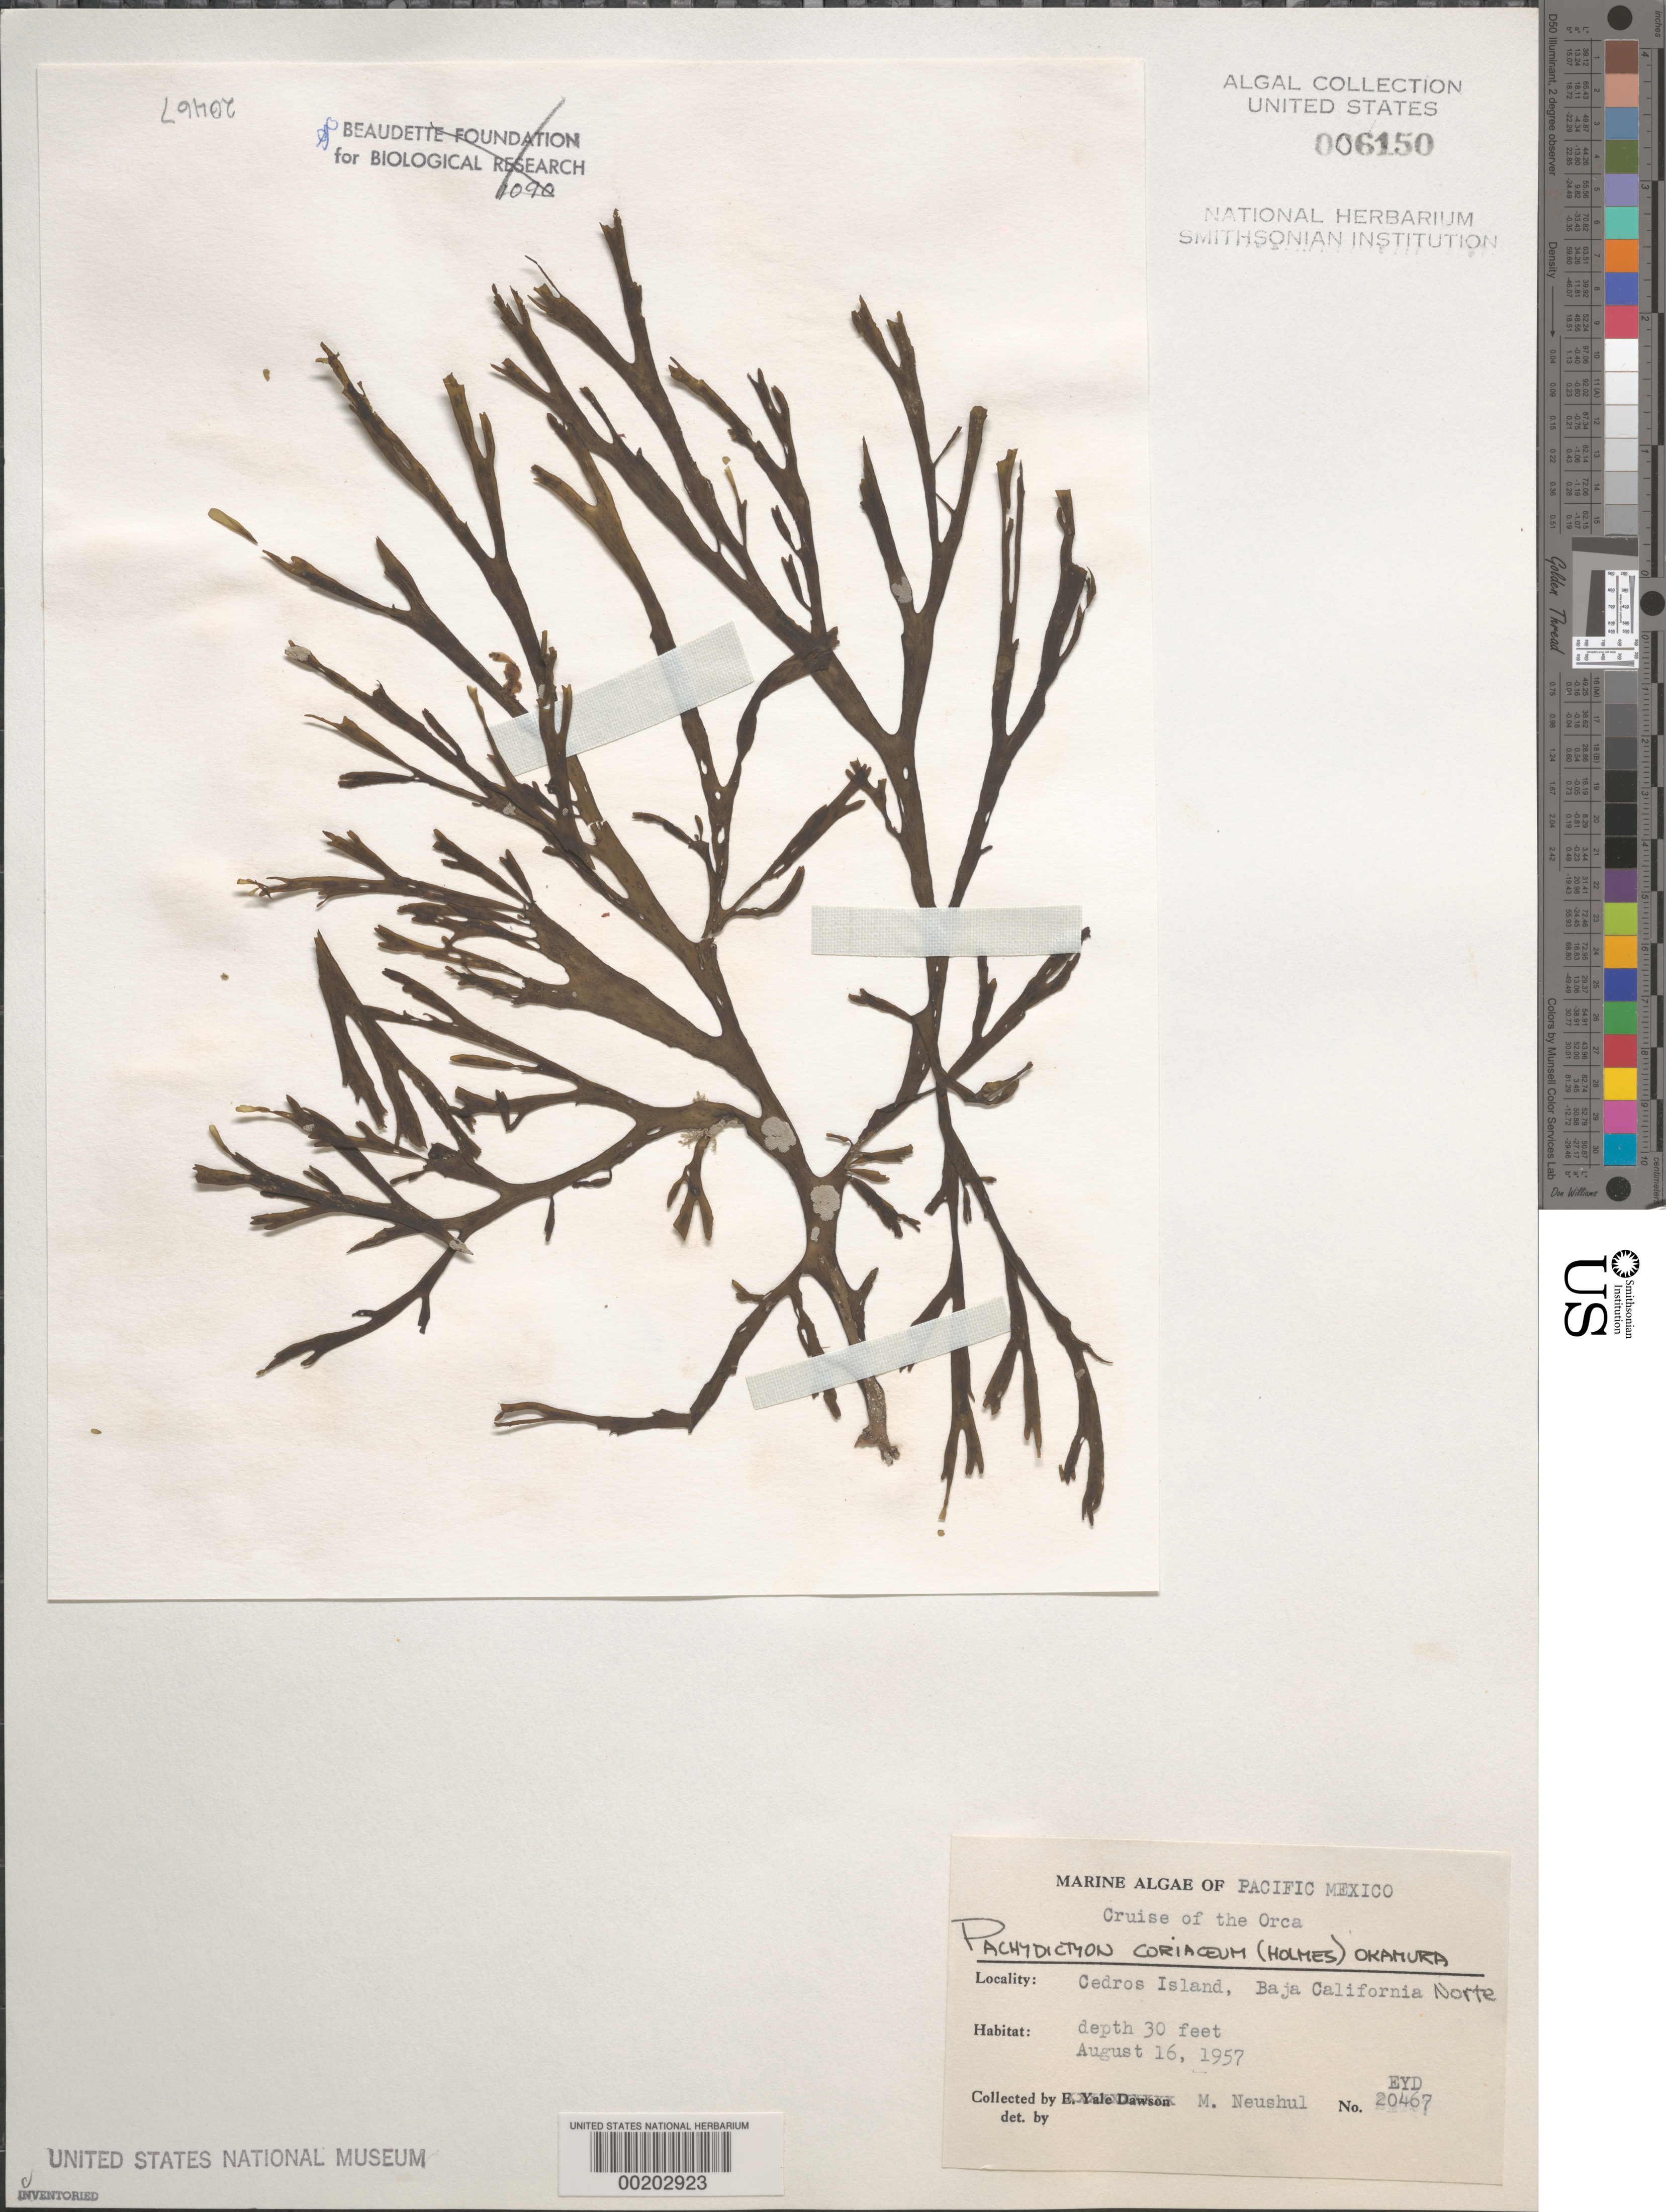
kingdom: Chromista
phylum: Ochrophyta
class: Phaeophyceae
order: Dictyotales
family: Dictyotaceae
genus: Pachydictyon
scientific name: Pachydictyon coriaceum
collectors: M. Neushul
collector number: EYD 20467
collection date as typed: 16 Aug 1957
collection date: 1957-08-16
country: Mexico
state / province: Baja California Norte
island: Isla Cedros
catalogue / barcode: US 6150